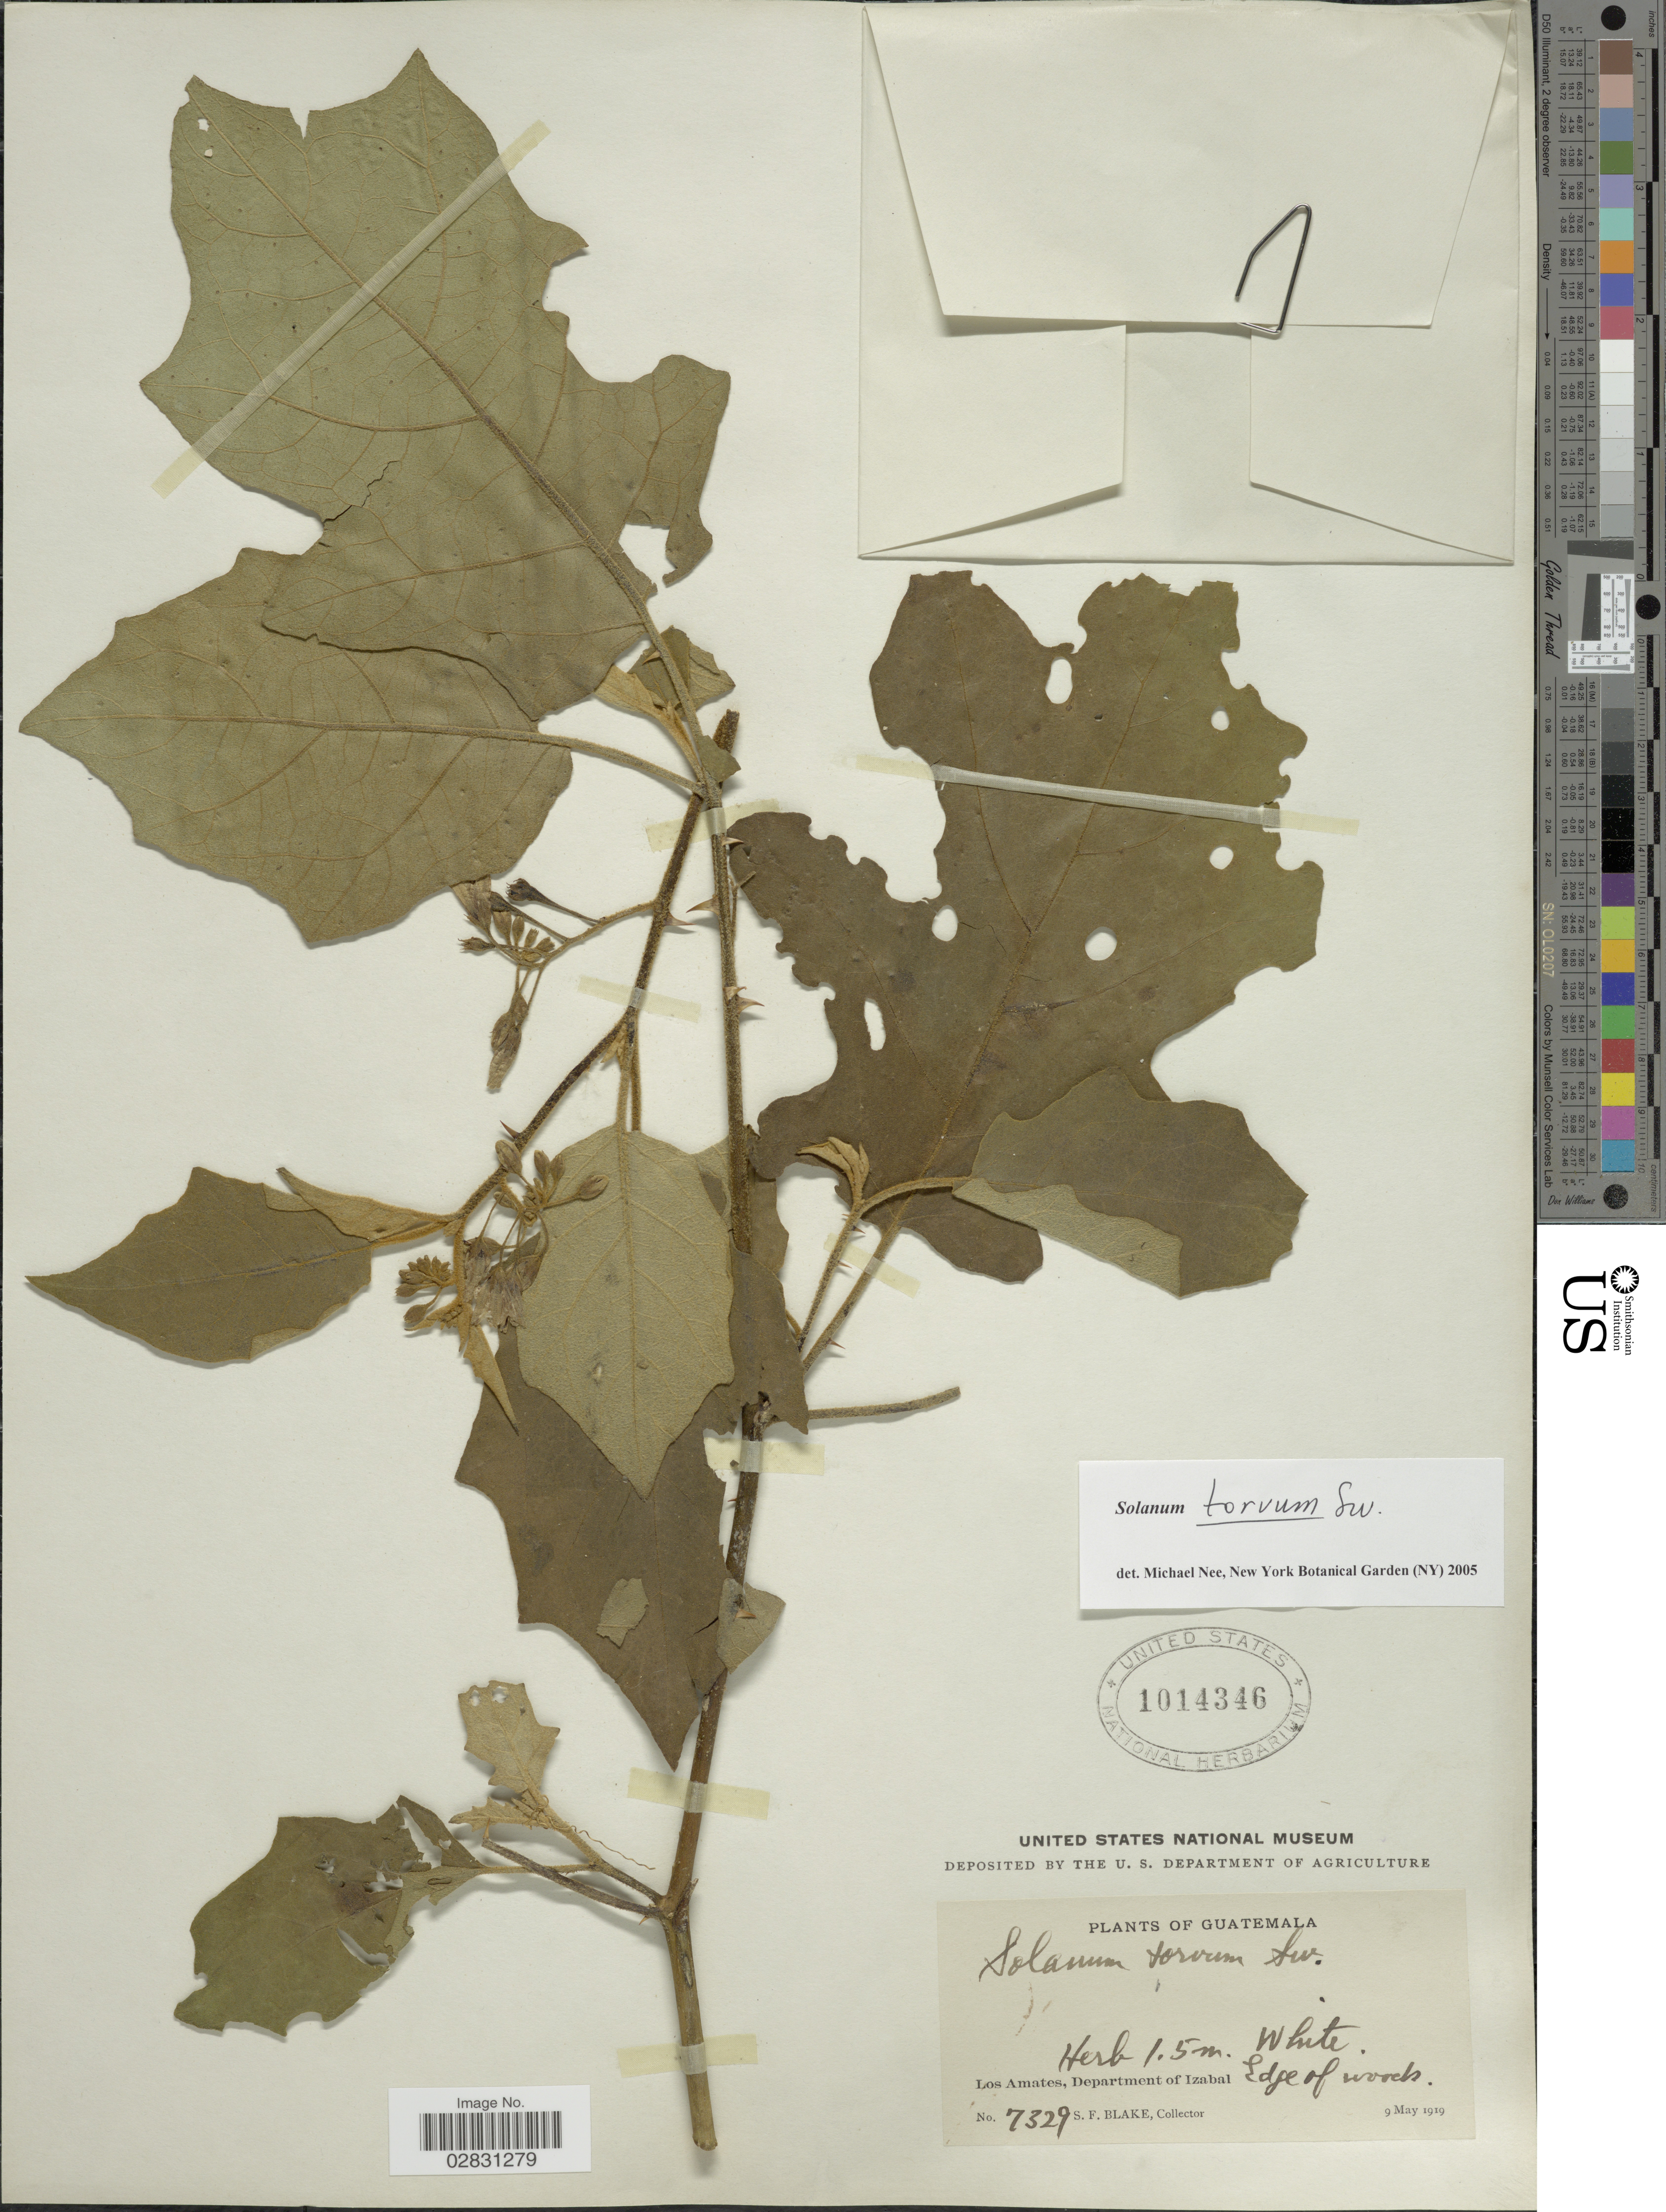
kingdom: Plantae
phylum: Tracheophyta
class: Magnoliopsida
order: Solanales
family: Solanaceae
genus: Solanum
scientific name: Solanum torvum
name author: Sw.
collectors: S. Blake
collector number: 7329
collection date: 1919-05-09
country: Guatemala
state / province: Izabal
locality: Los Amates, Department of Izabal.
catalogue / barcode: US 1014346